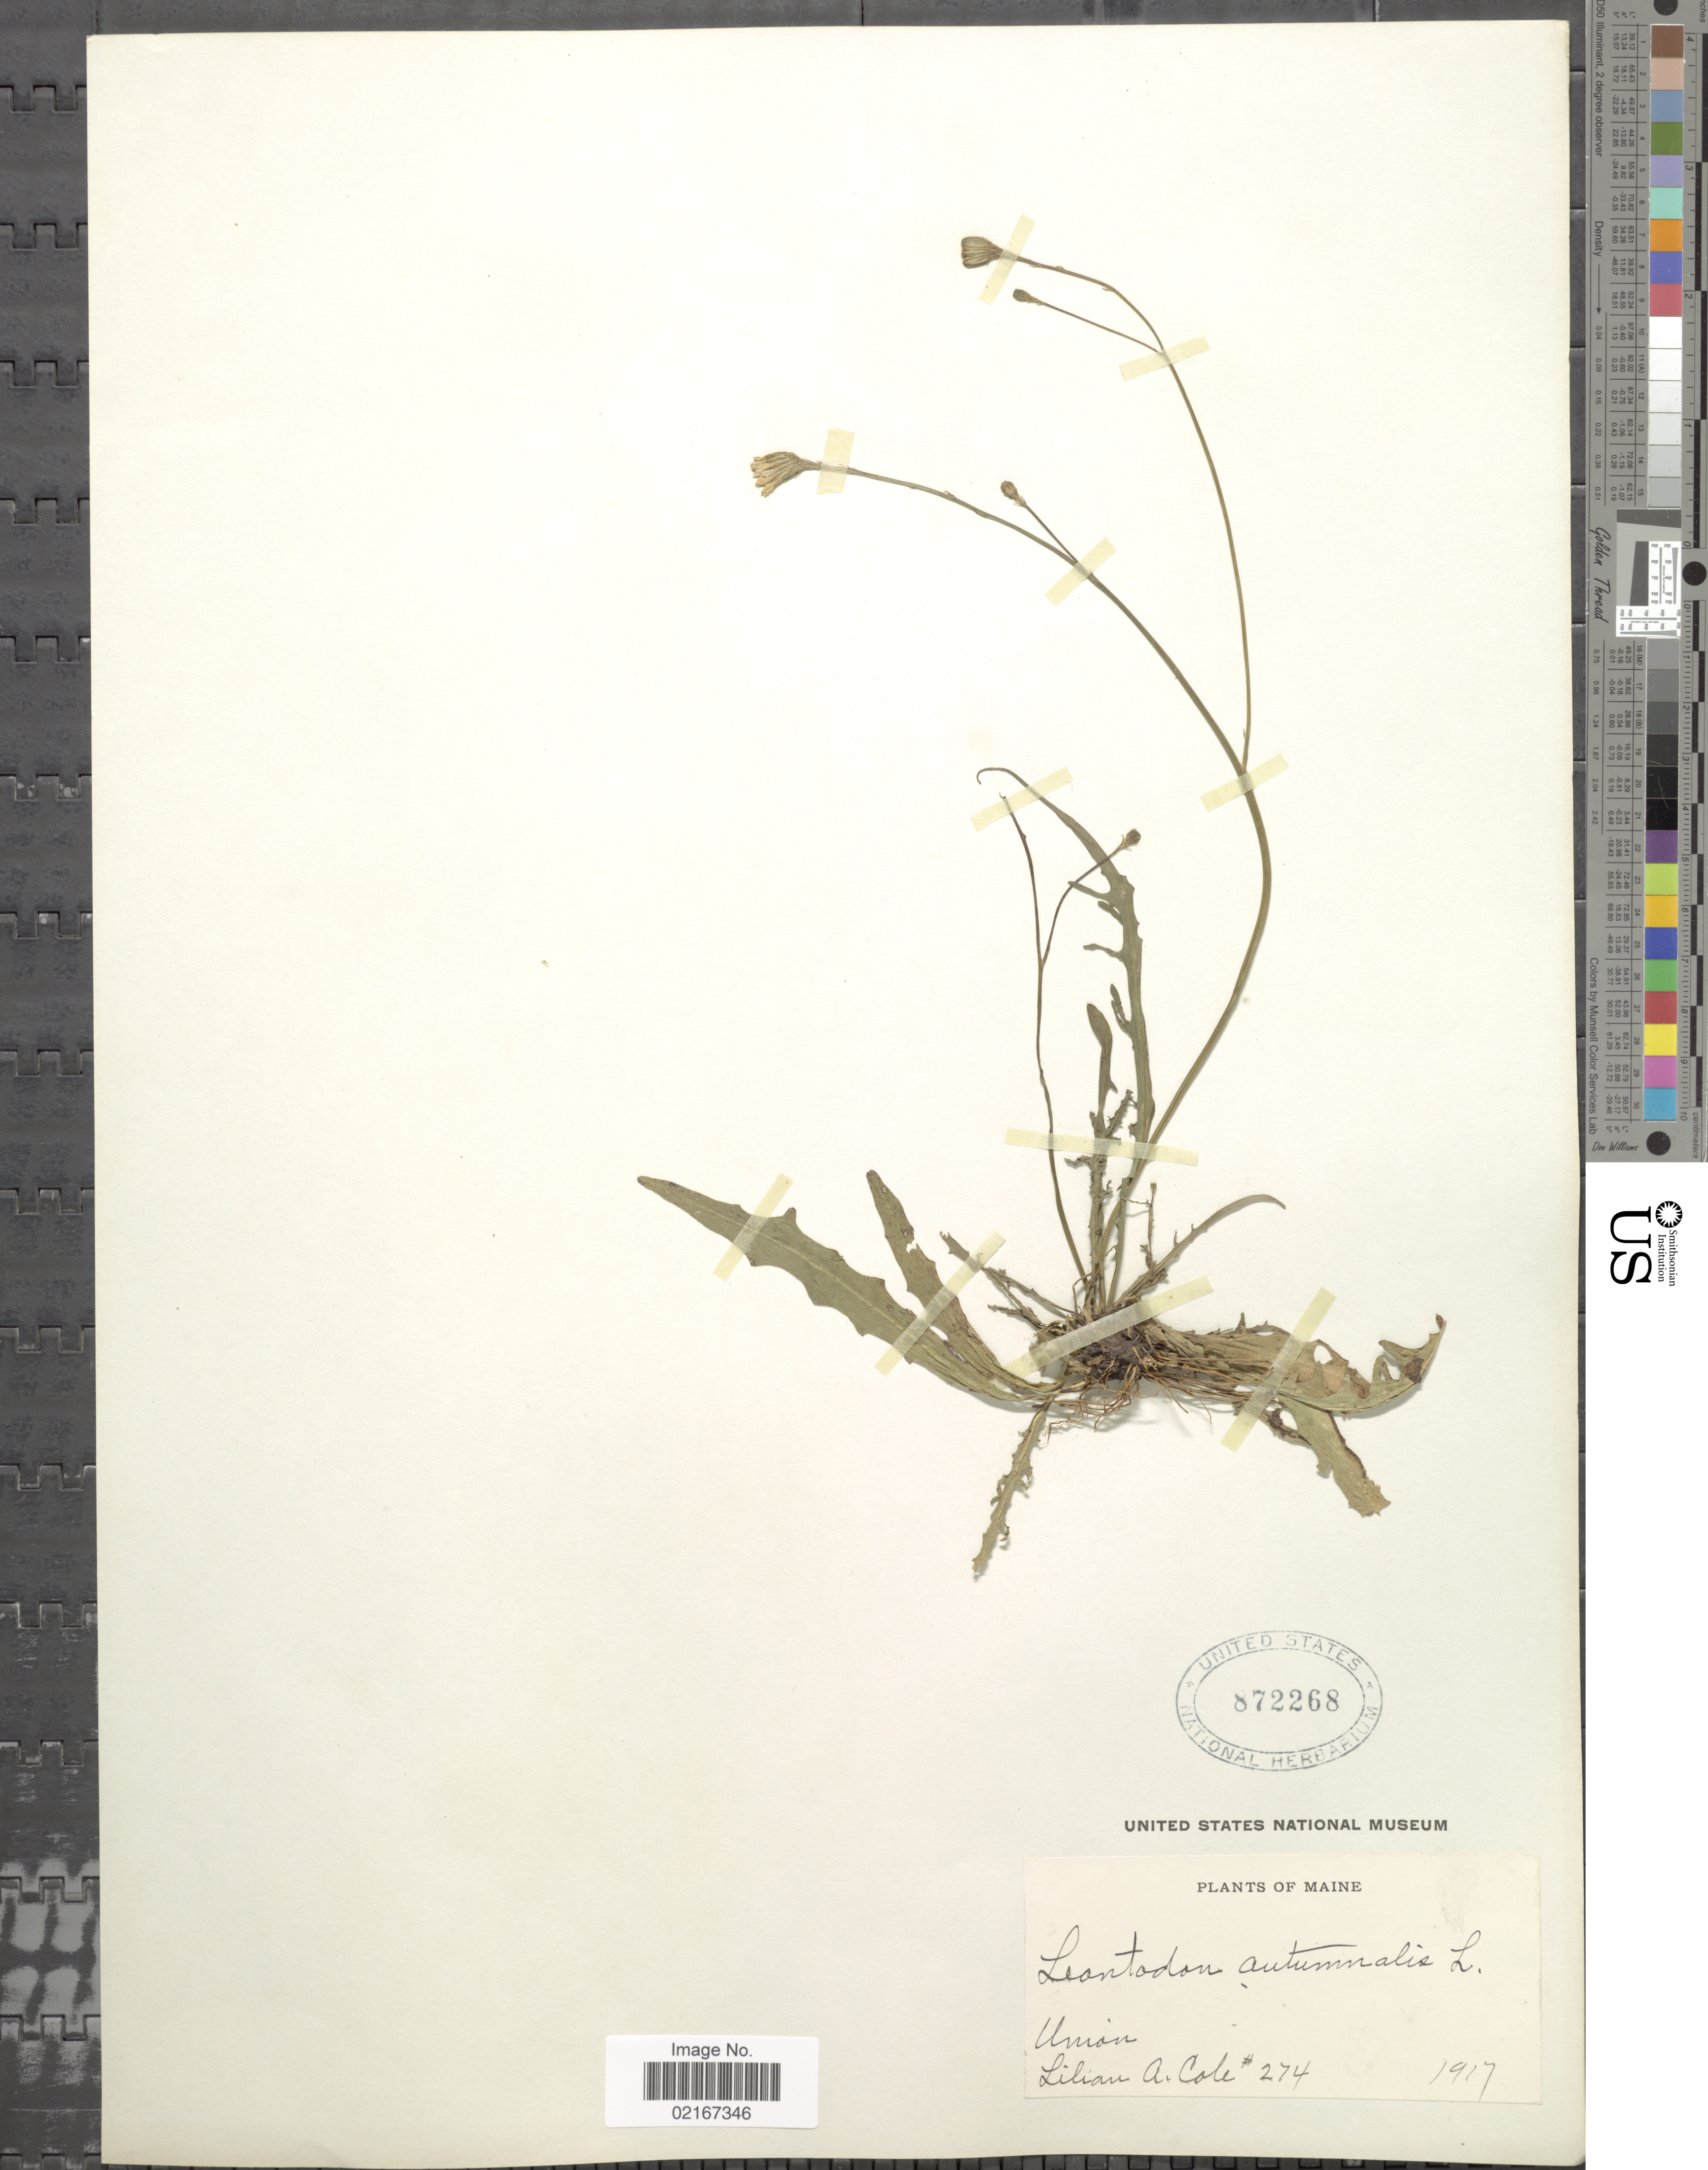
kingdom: Plantae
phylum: Tracheophyta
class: Magnoliopsida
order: Asterales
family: Asteraceae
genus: Scorzoneroides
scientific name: Scorzoneroides autumnalis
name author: (L.) Moench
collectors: L. A. Cole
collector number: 274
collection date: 1917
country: United States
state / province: Maine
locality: Union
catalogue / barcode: US 872268